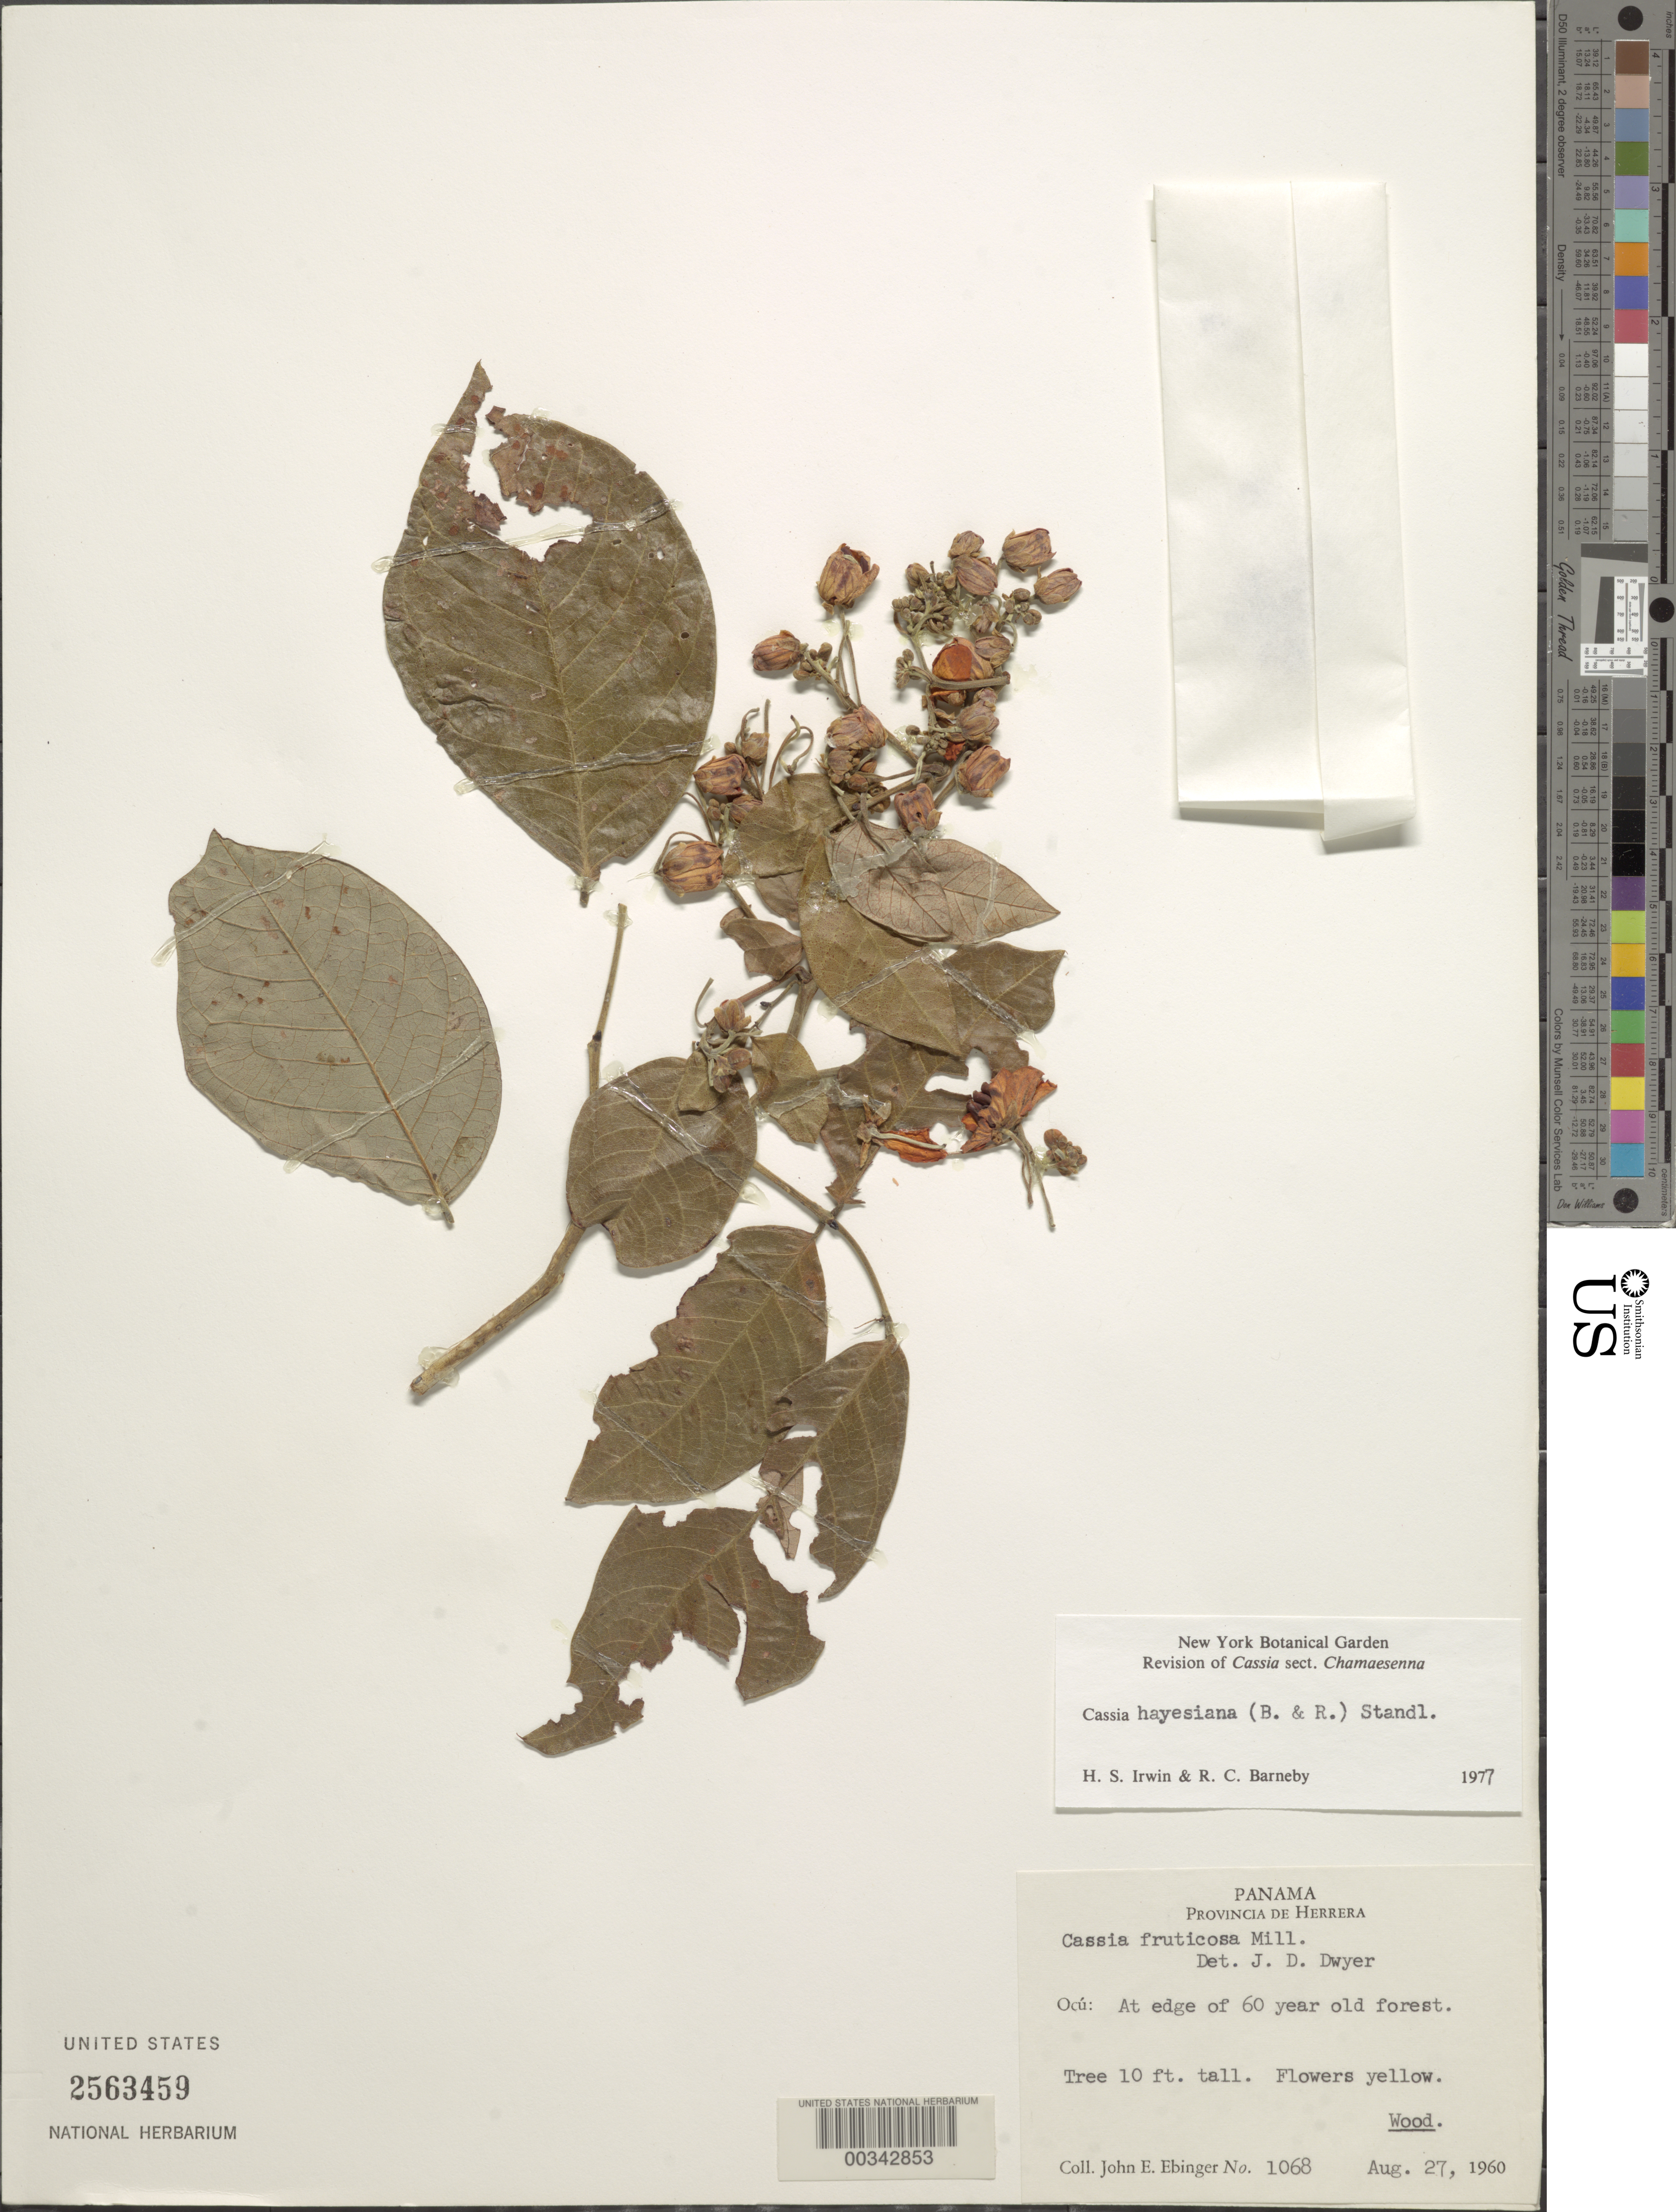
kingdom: Plantae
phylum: Tracheophyta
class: Magnoliopsida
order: Fabales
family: Fabaceae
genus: Senna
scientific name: Senna hayesiana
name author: (Britton & Rose) H.S. Irwin & Barneby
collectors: J. Ebinger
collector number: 1068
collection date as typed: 27 Aug 1960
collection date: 1960-08-27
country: Panama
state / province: Herrera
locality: At edge of 60 year old forest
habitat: At edge of forest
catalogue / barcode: US 2563459